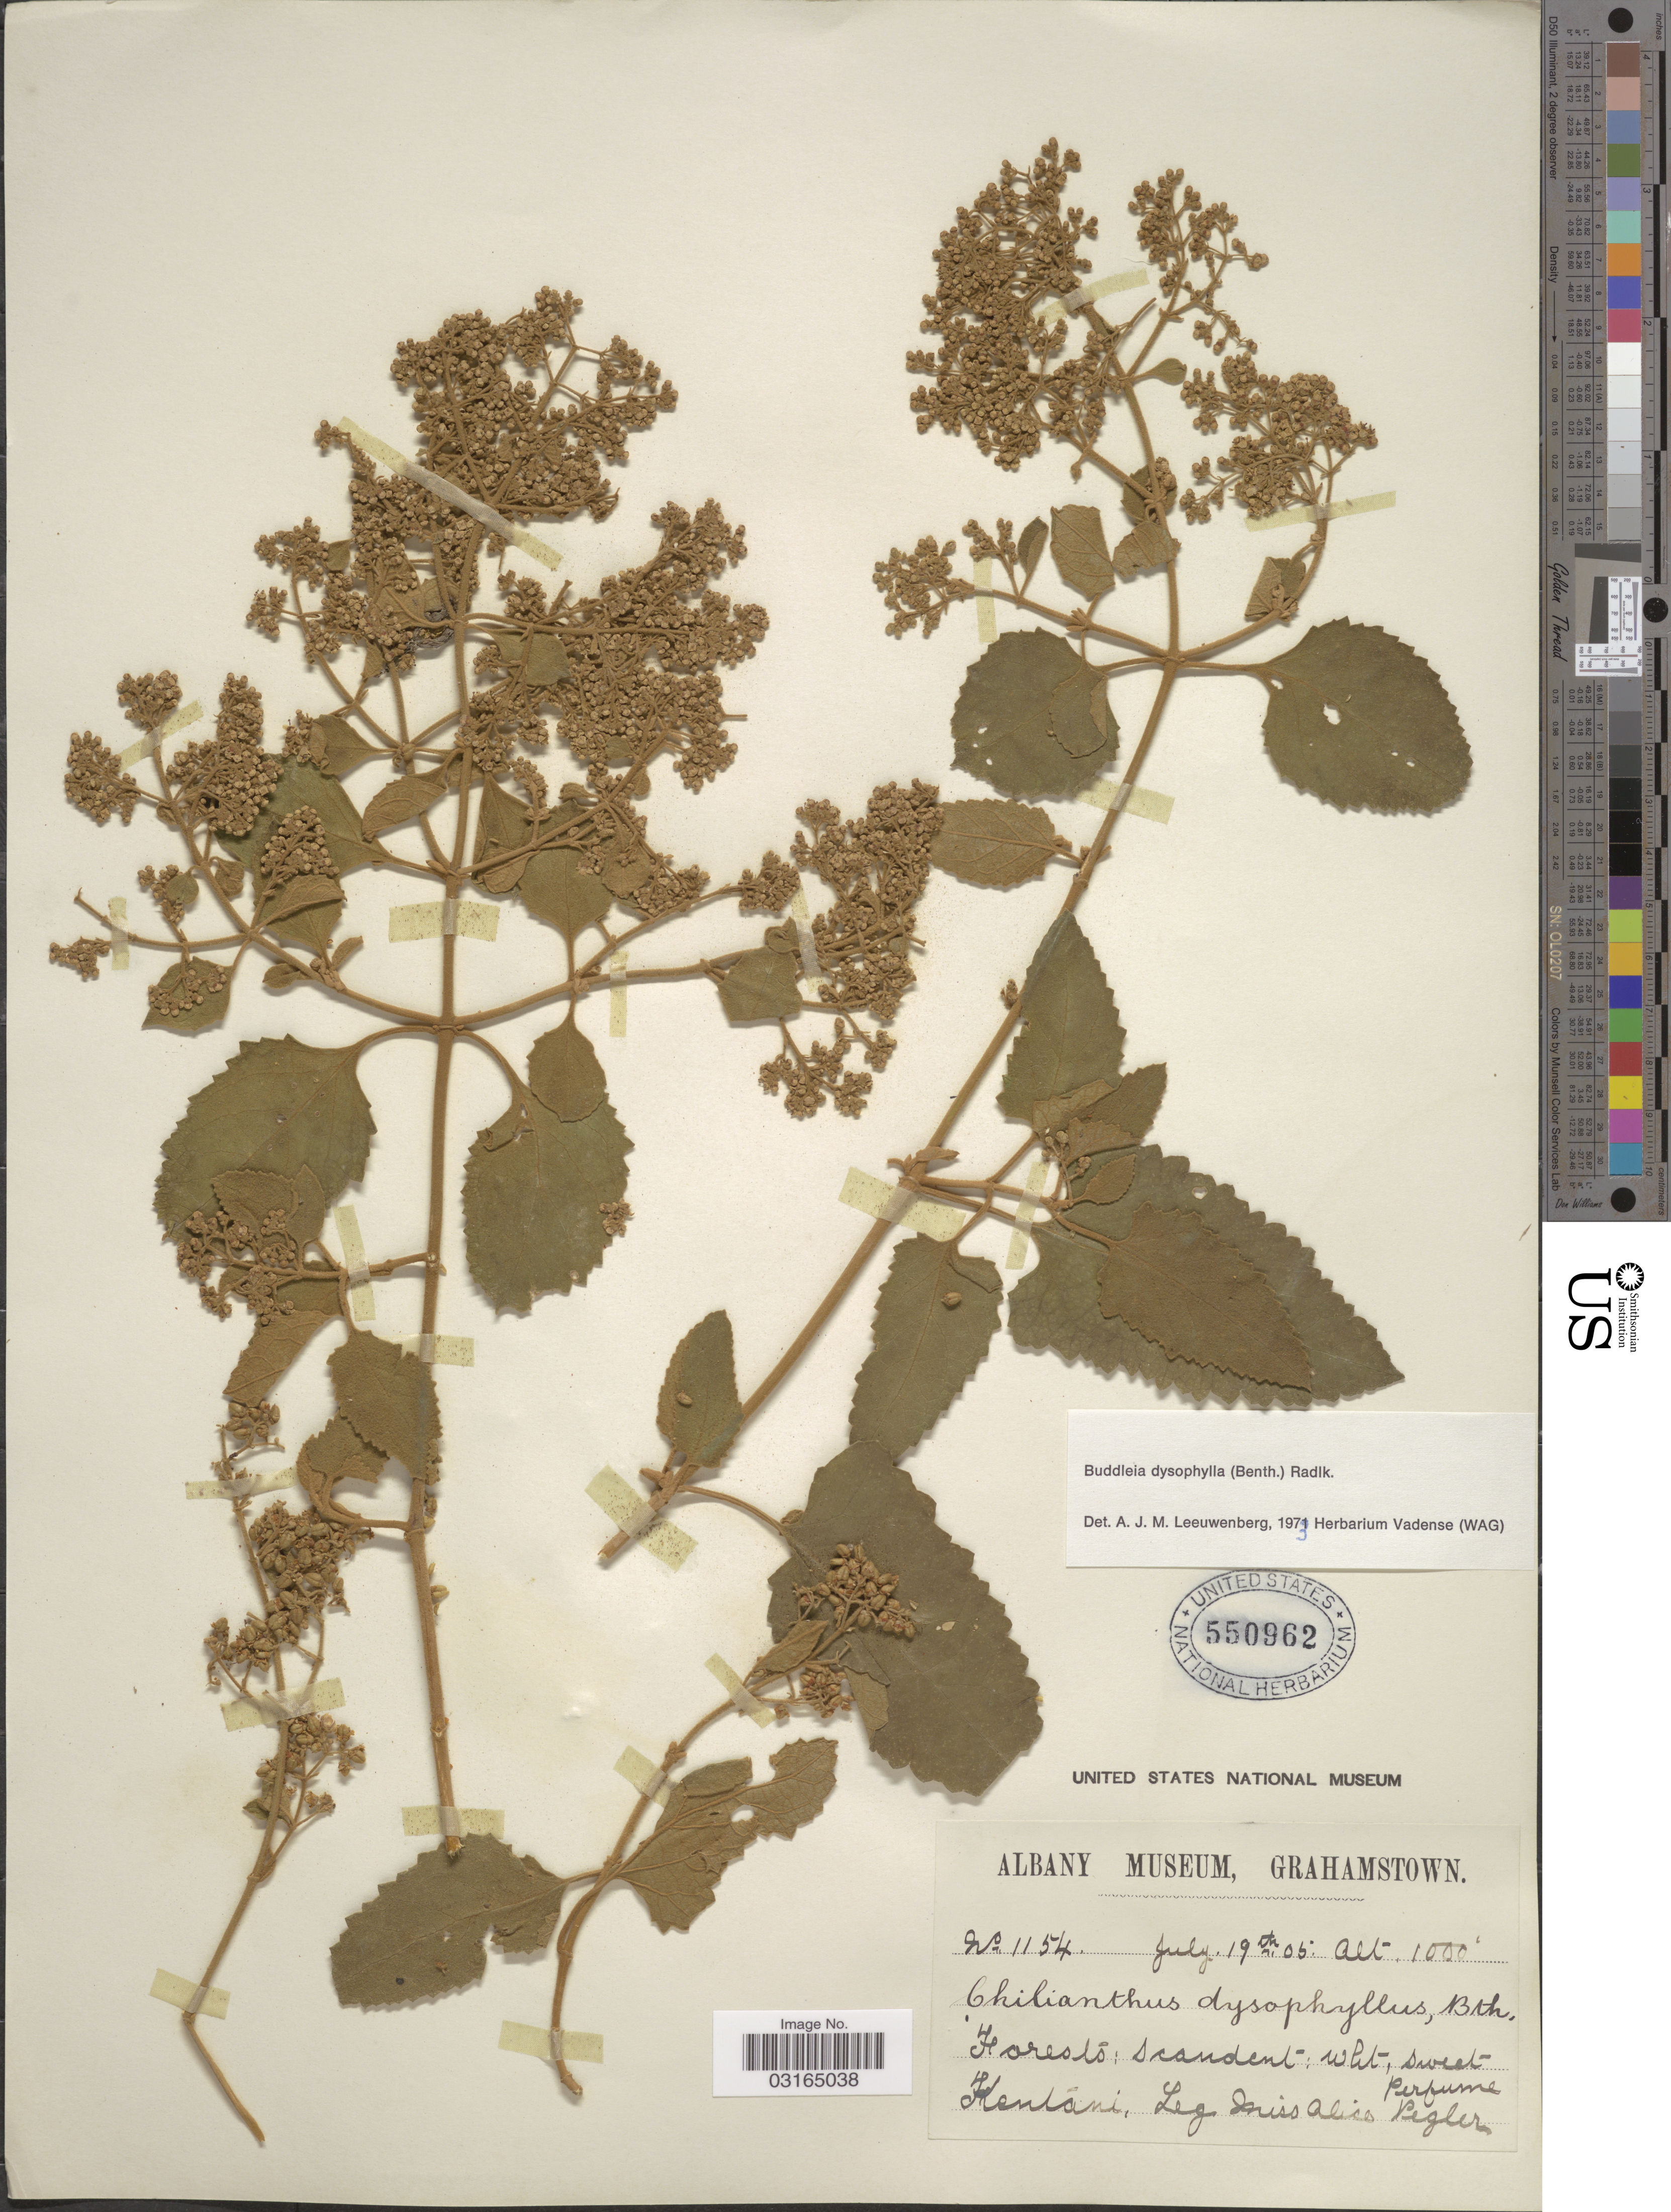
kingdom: Plantae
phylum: Tracheophyta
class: Magnoliopsida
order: Lamiales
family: Scrophulariaceae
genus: Buddleja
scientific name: Buddleja dysophylla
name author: (Benth.) Radlk.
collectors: A. Pegler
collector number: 1154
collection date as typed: Transcribed d/m/y: 19/7/5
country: South Africa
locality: Kentani.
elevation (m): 305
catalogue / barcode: US 550962